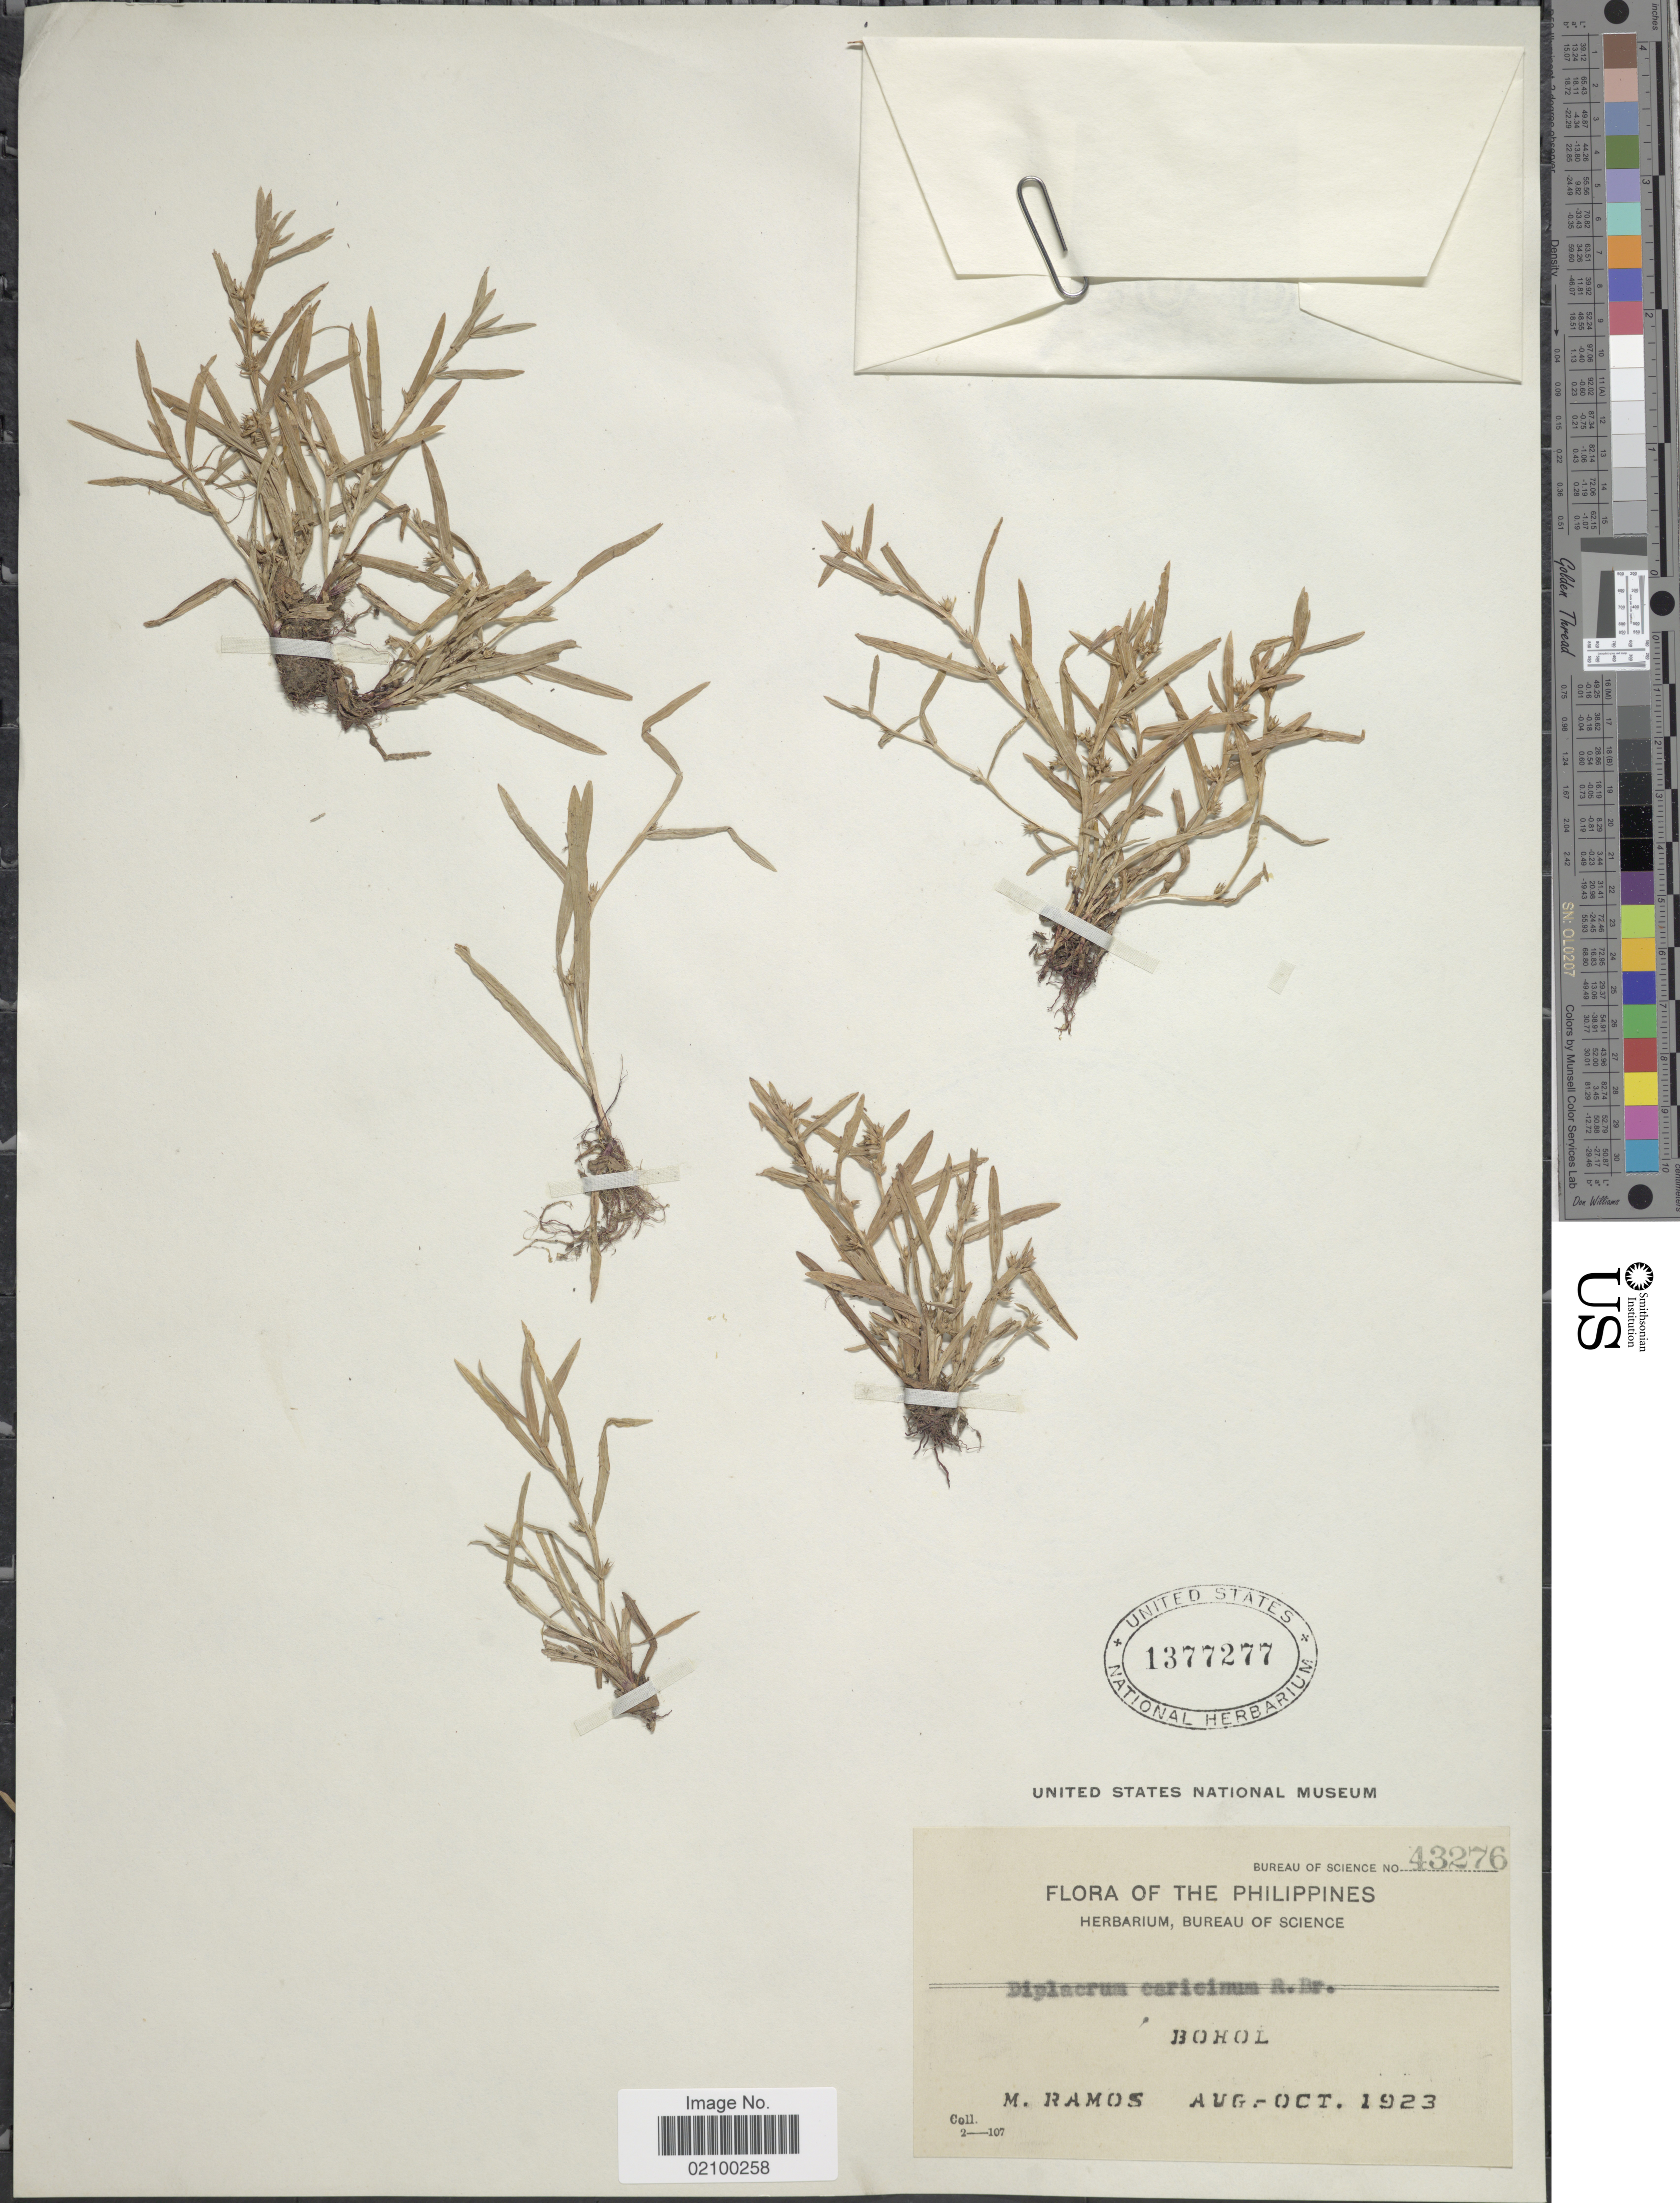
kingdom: Plantae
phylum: Tracheophyta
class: Liliopsida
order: Poales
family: Cyperaceae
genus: Diplacrum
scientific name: Diplacrum caricinum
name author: R. Br.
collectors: M. Ramos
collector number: Bureau of Science 43276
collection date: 1923-08/1923-10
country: Philippines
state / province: Central Visayas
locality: Bohol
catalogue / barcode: US 1377277